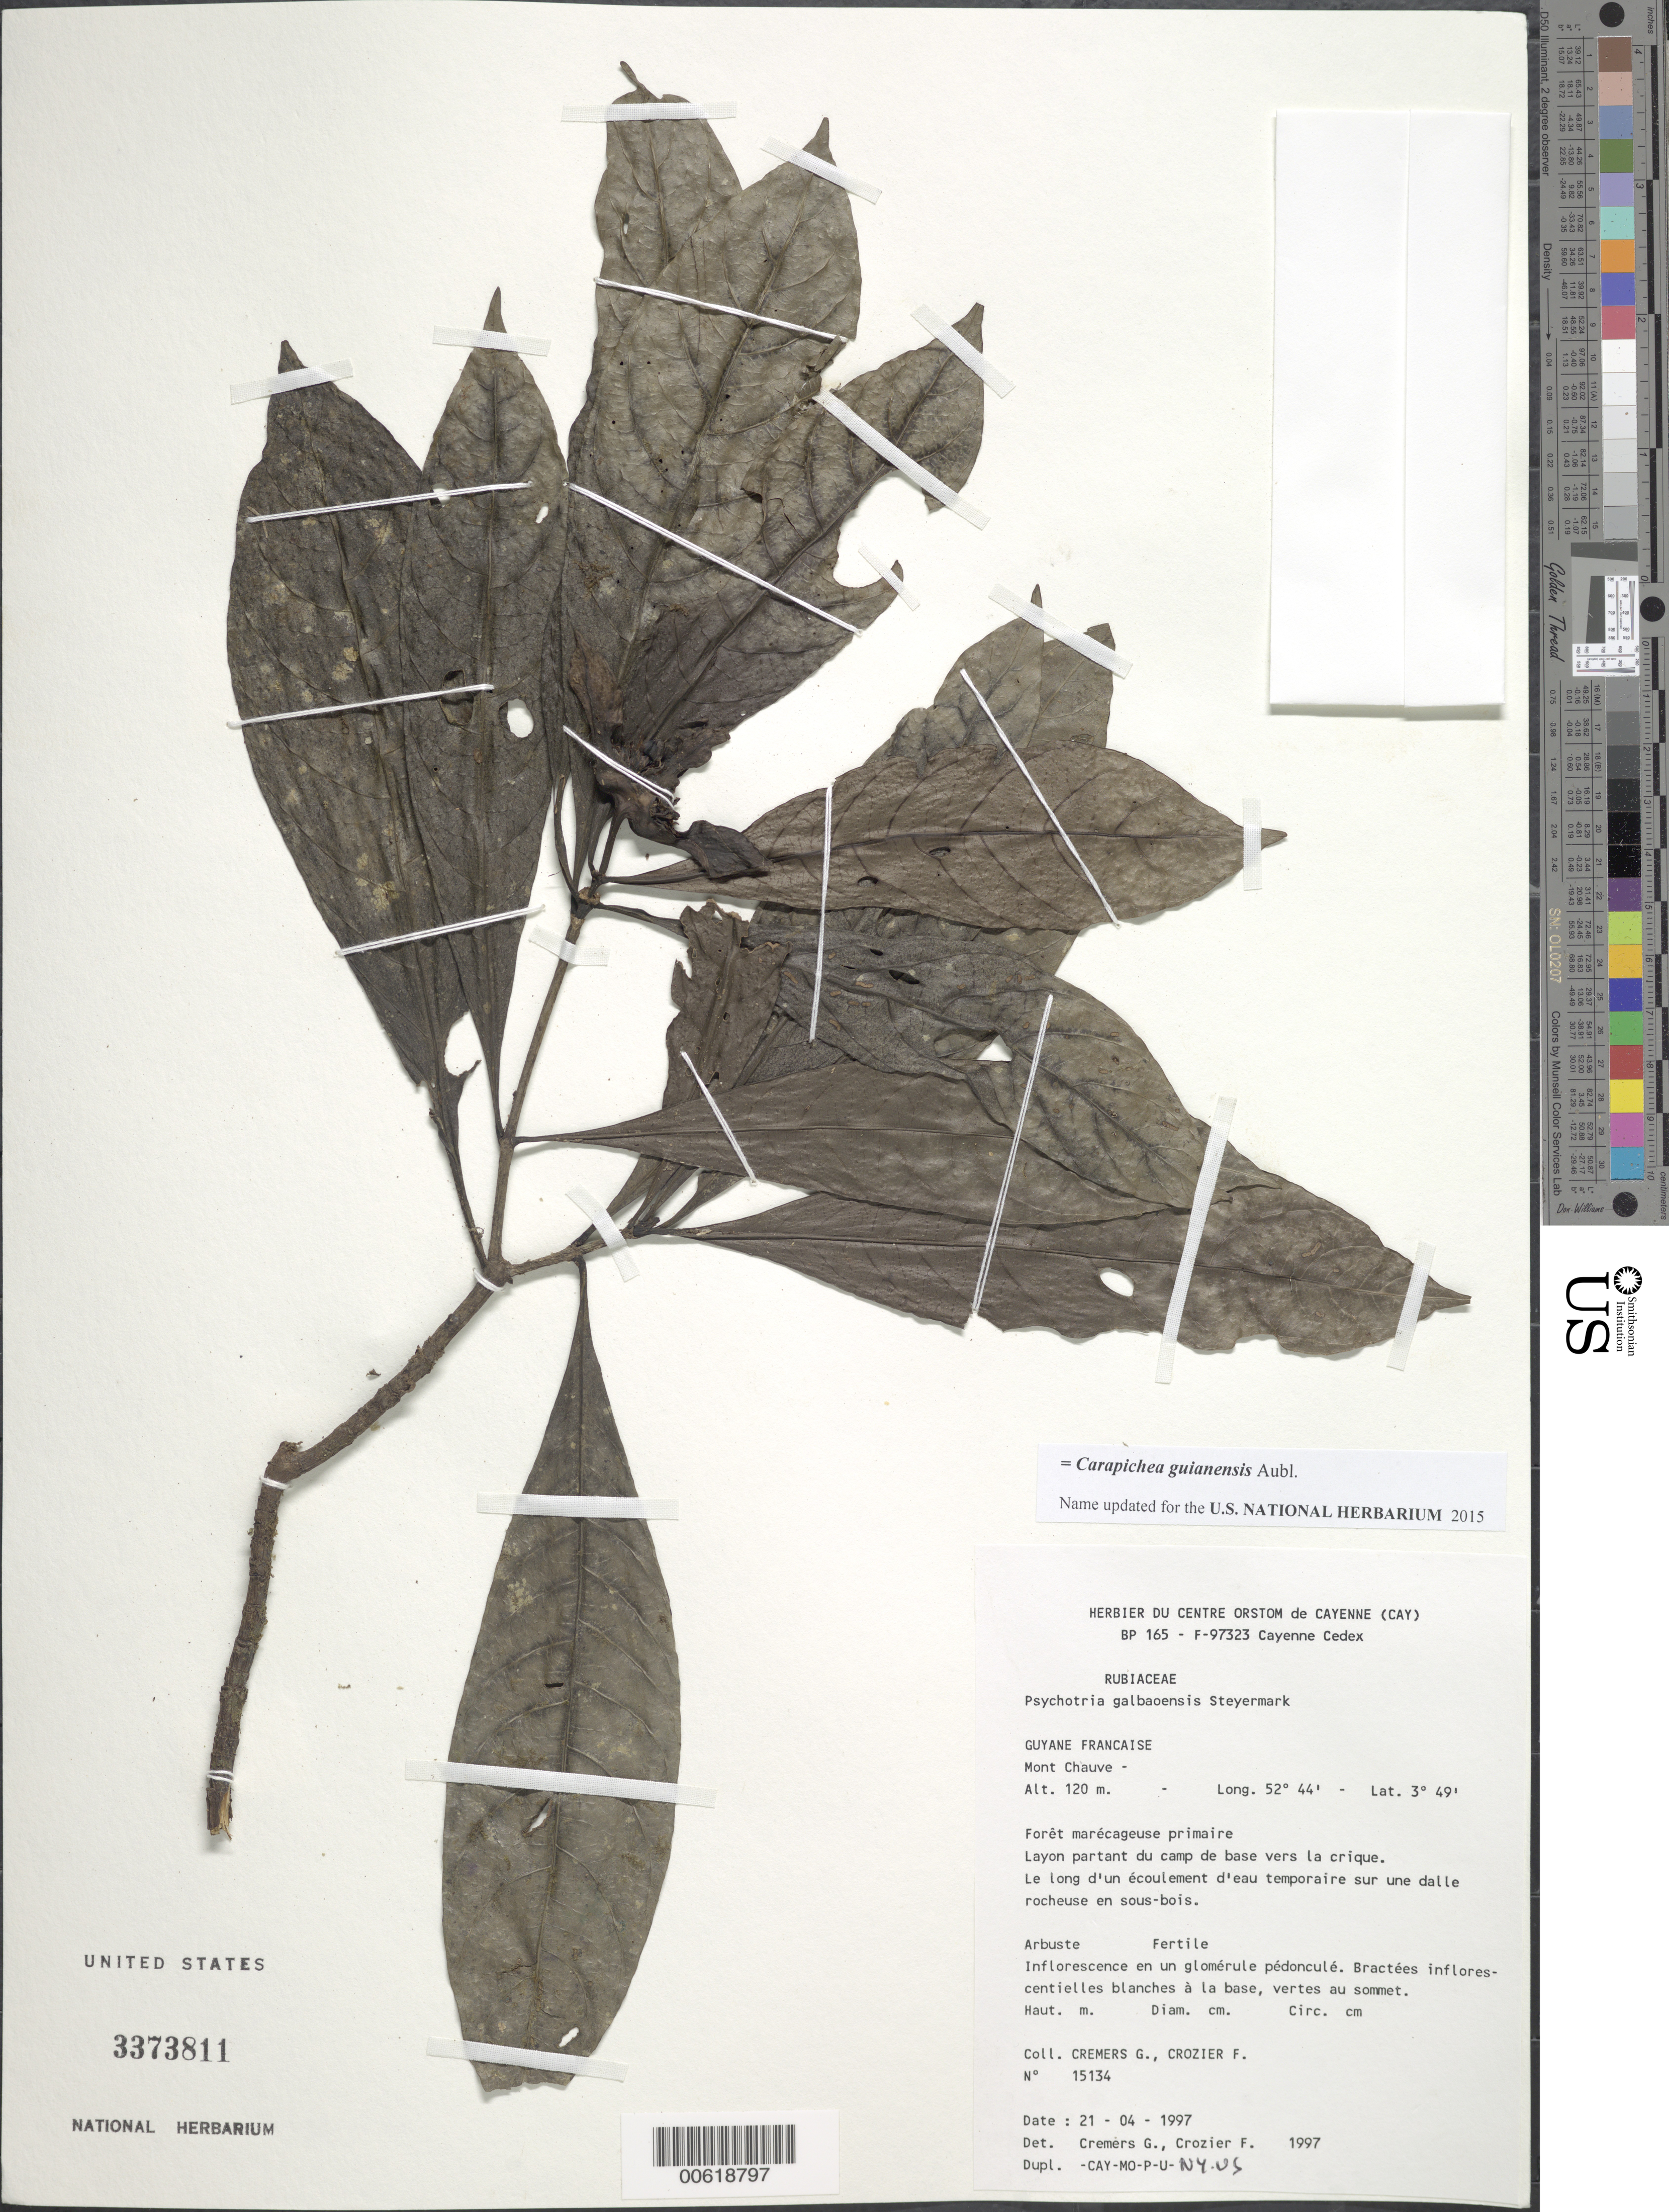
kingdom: Plantae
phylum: Tracheophyta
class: Magnoliopsida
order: Gentianales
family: Rubiaceae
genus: Carapichea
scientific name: Carapichea guianensis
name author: Aubl.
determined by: Feuillet, C.; Cremers, G.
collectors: G. Cremers & F. Crozier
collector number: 15134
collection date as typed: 21-Apr-97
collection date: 1997-04-21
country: French Guiana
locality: Mont Chauve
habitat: Foret marecageuse primaire. Layon partant du camp de base vers la crique. Le long d'un ecoulement d'eau temporaire sur une dalle rocheuse en sous-bois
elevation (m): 120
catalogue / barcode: US 3373811